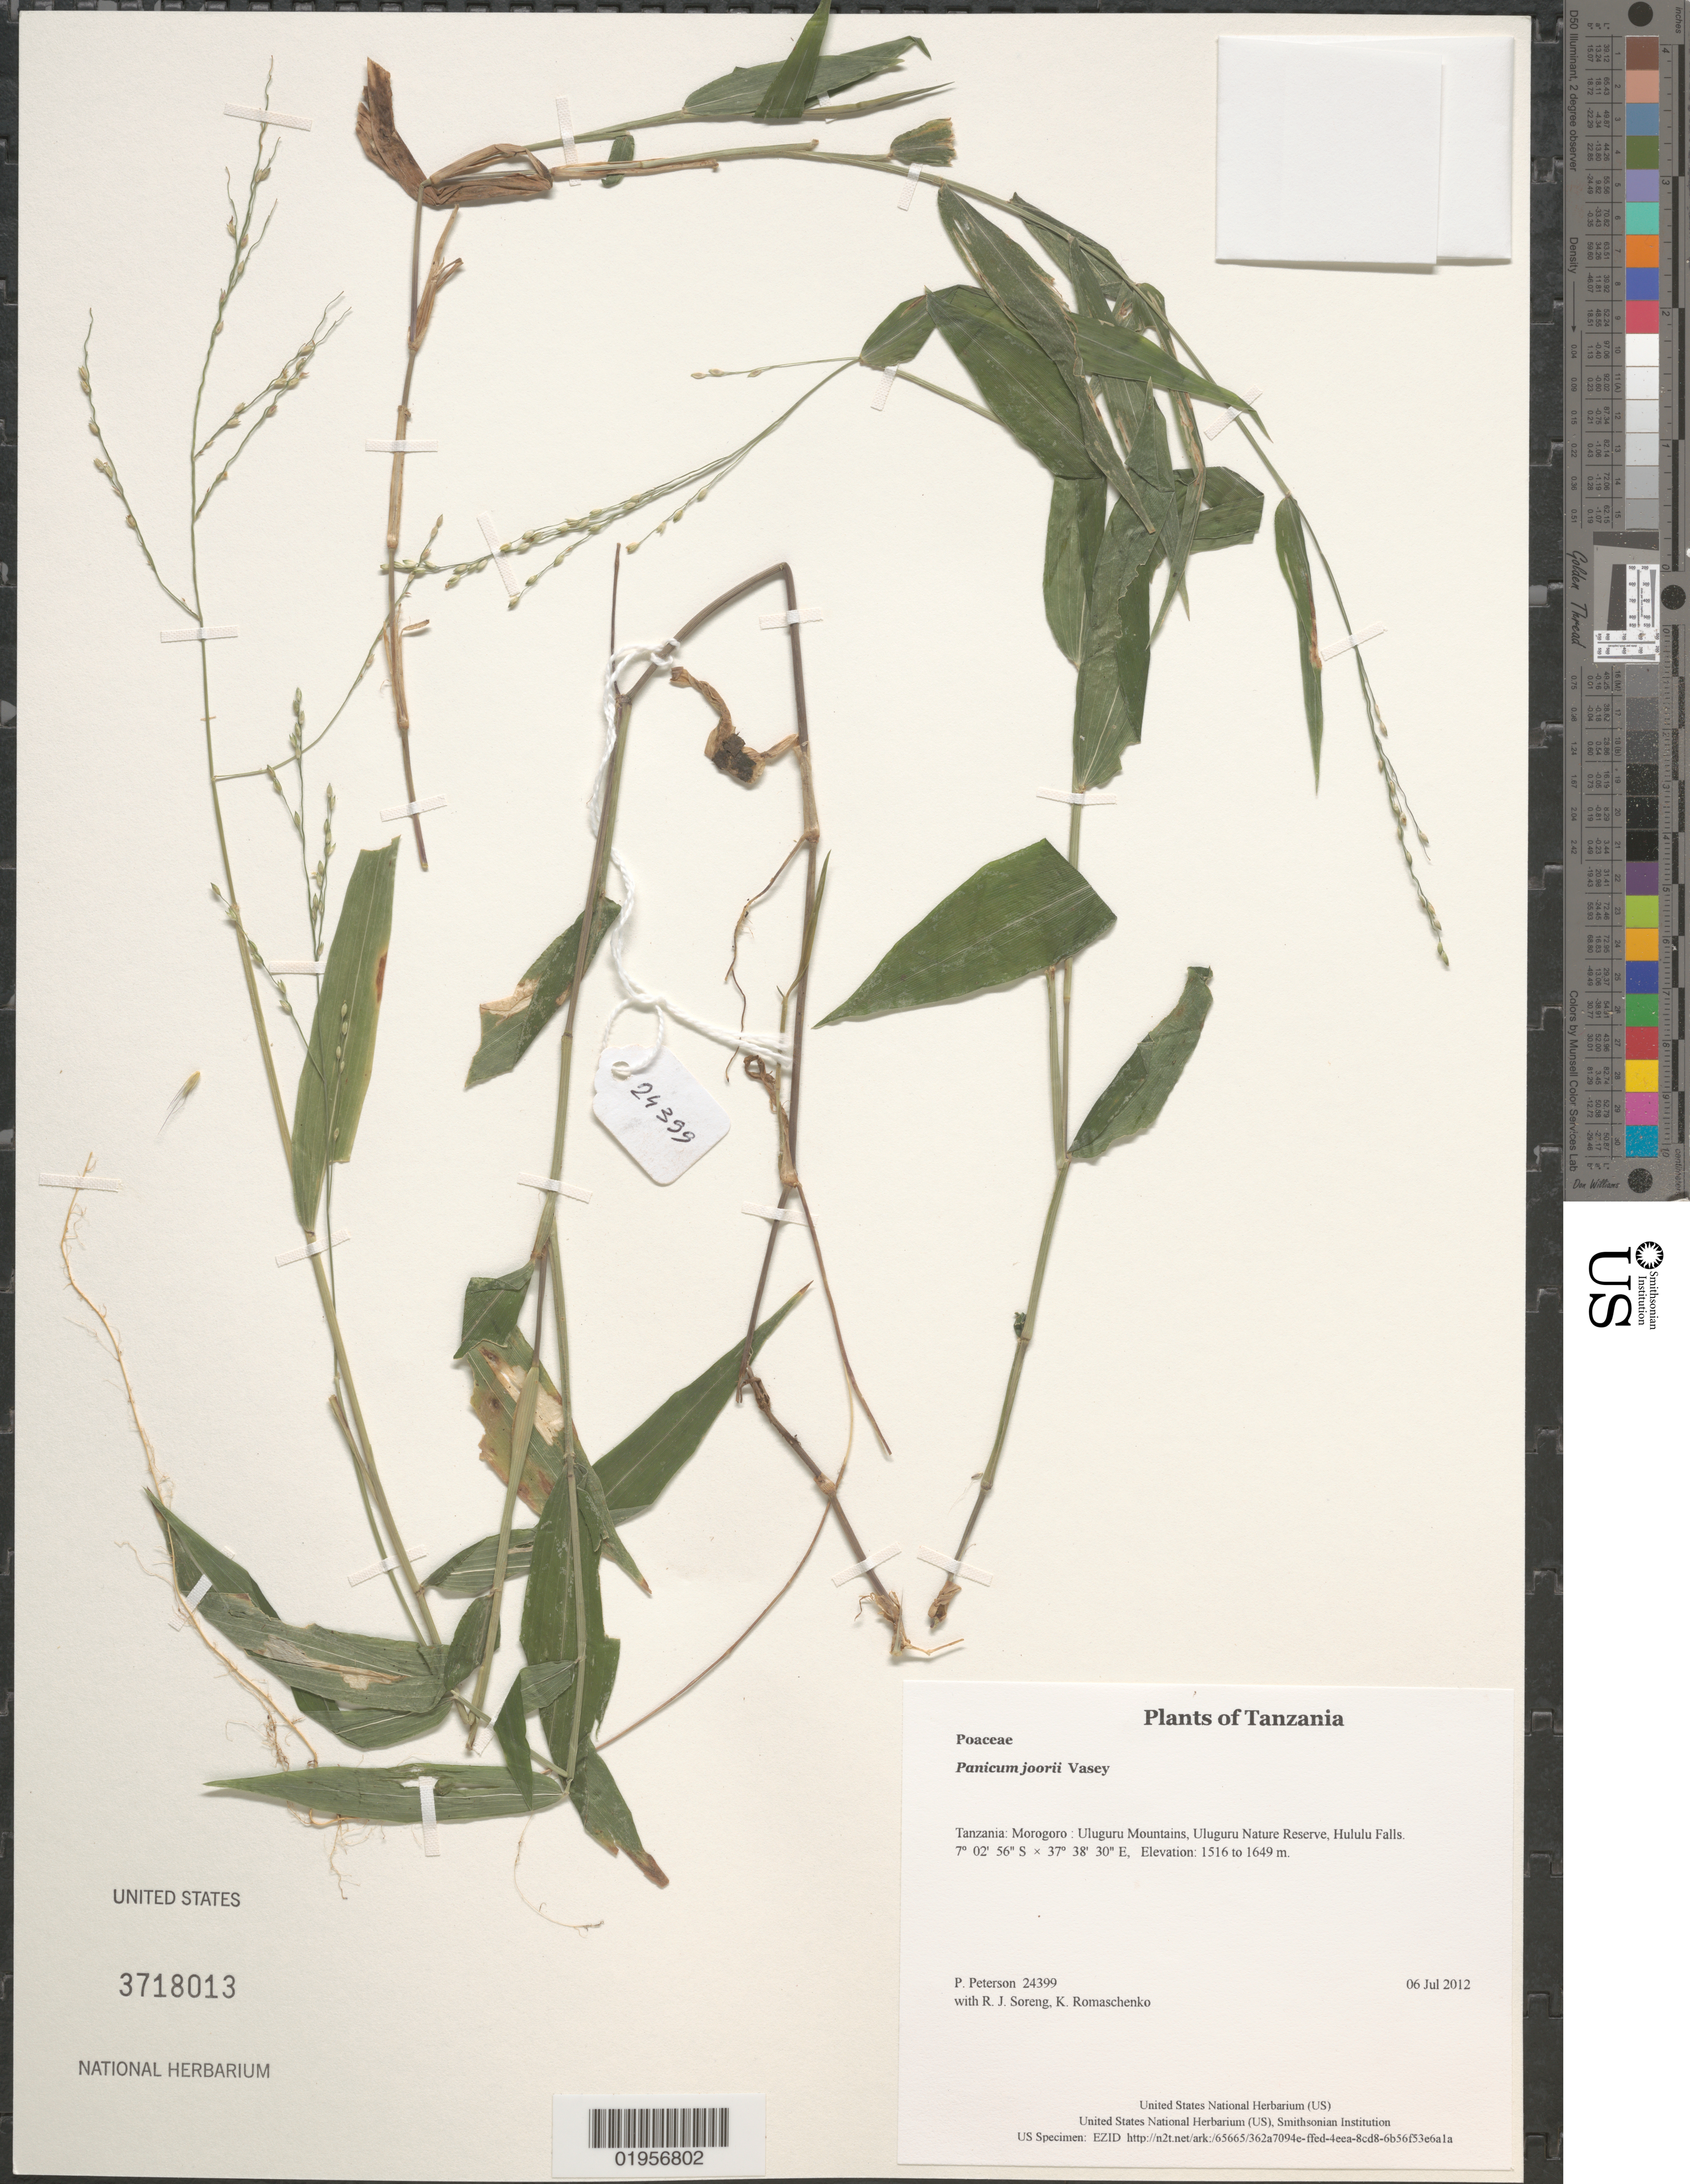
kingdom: Plantae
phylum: Tracheophyta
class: Liliopsida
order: Poales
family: Poaceae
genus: Panicum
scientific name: Panicum sp.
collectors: P. M. Peterson, R. J. Soreng & K. Romaschenko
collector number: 24399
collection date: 2012-07-06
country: Tanzania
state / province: Morogoro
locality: Uluguru Mountains, Uluguru Nature Reserve, Hululu Falls.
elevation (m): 1516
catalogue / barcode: US 3718013